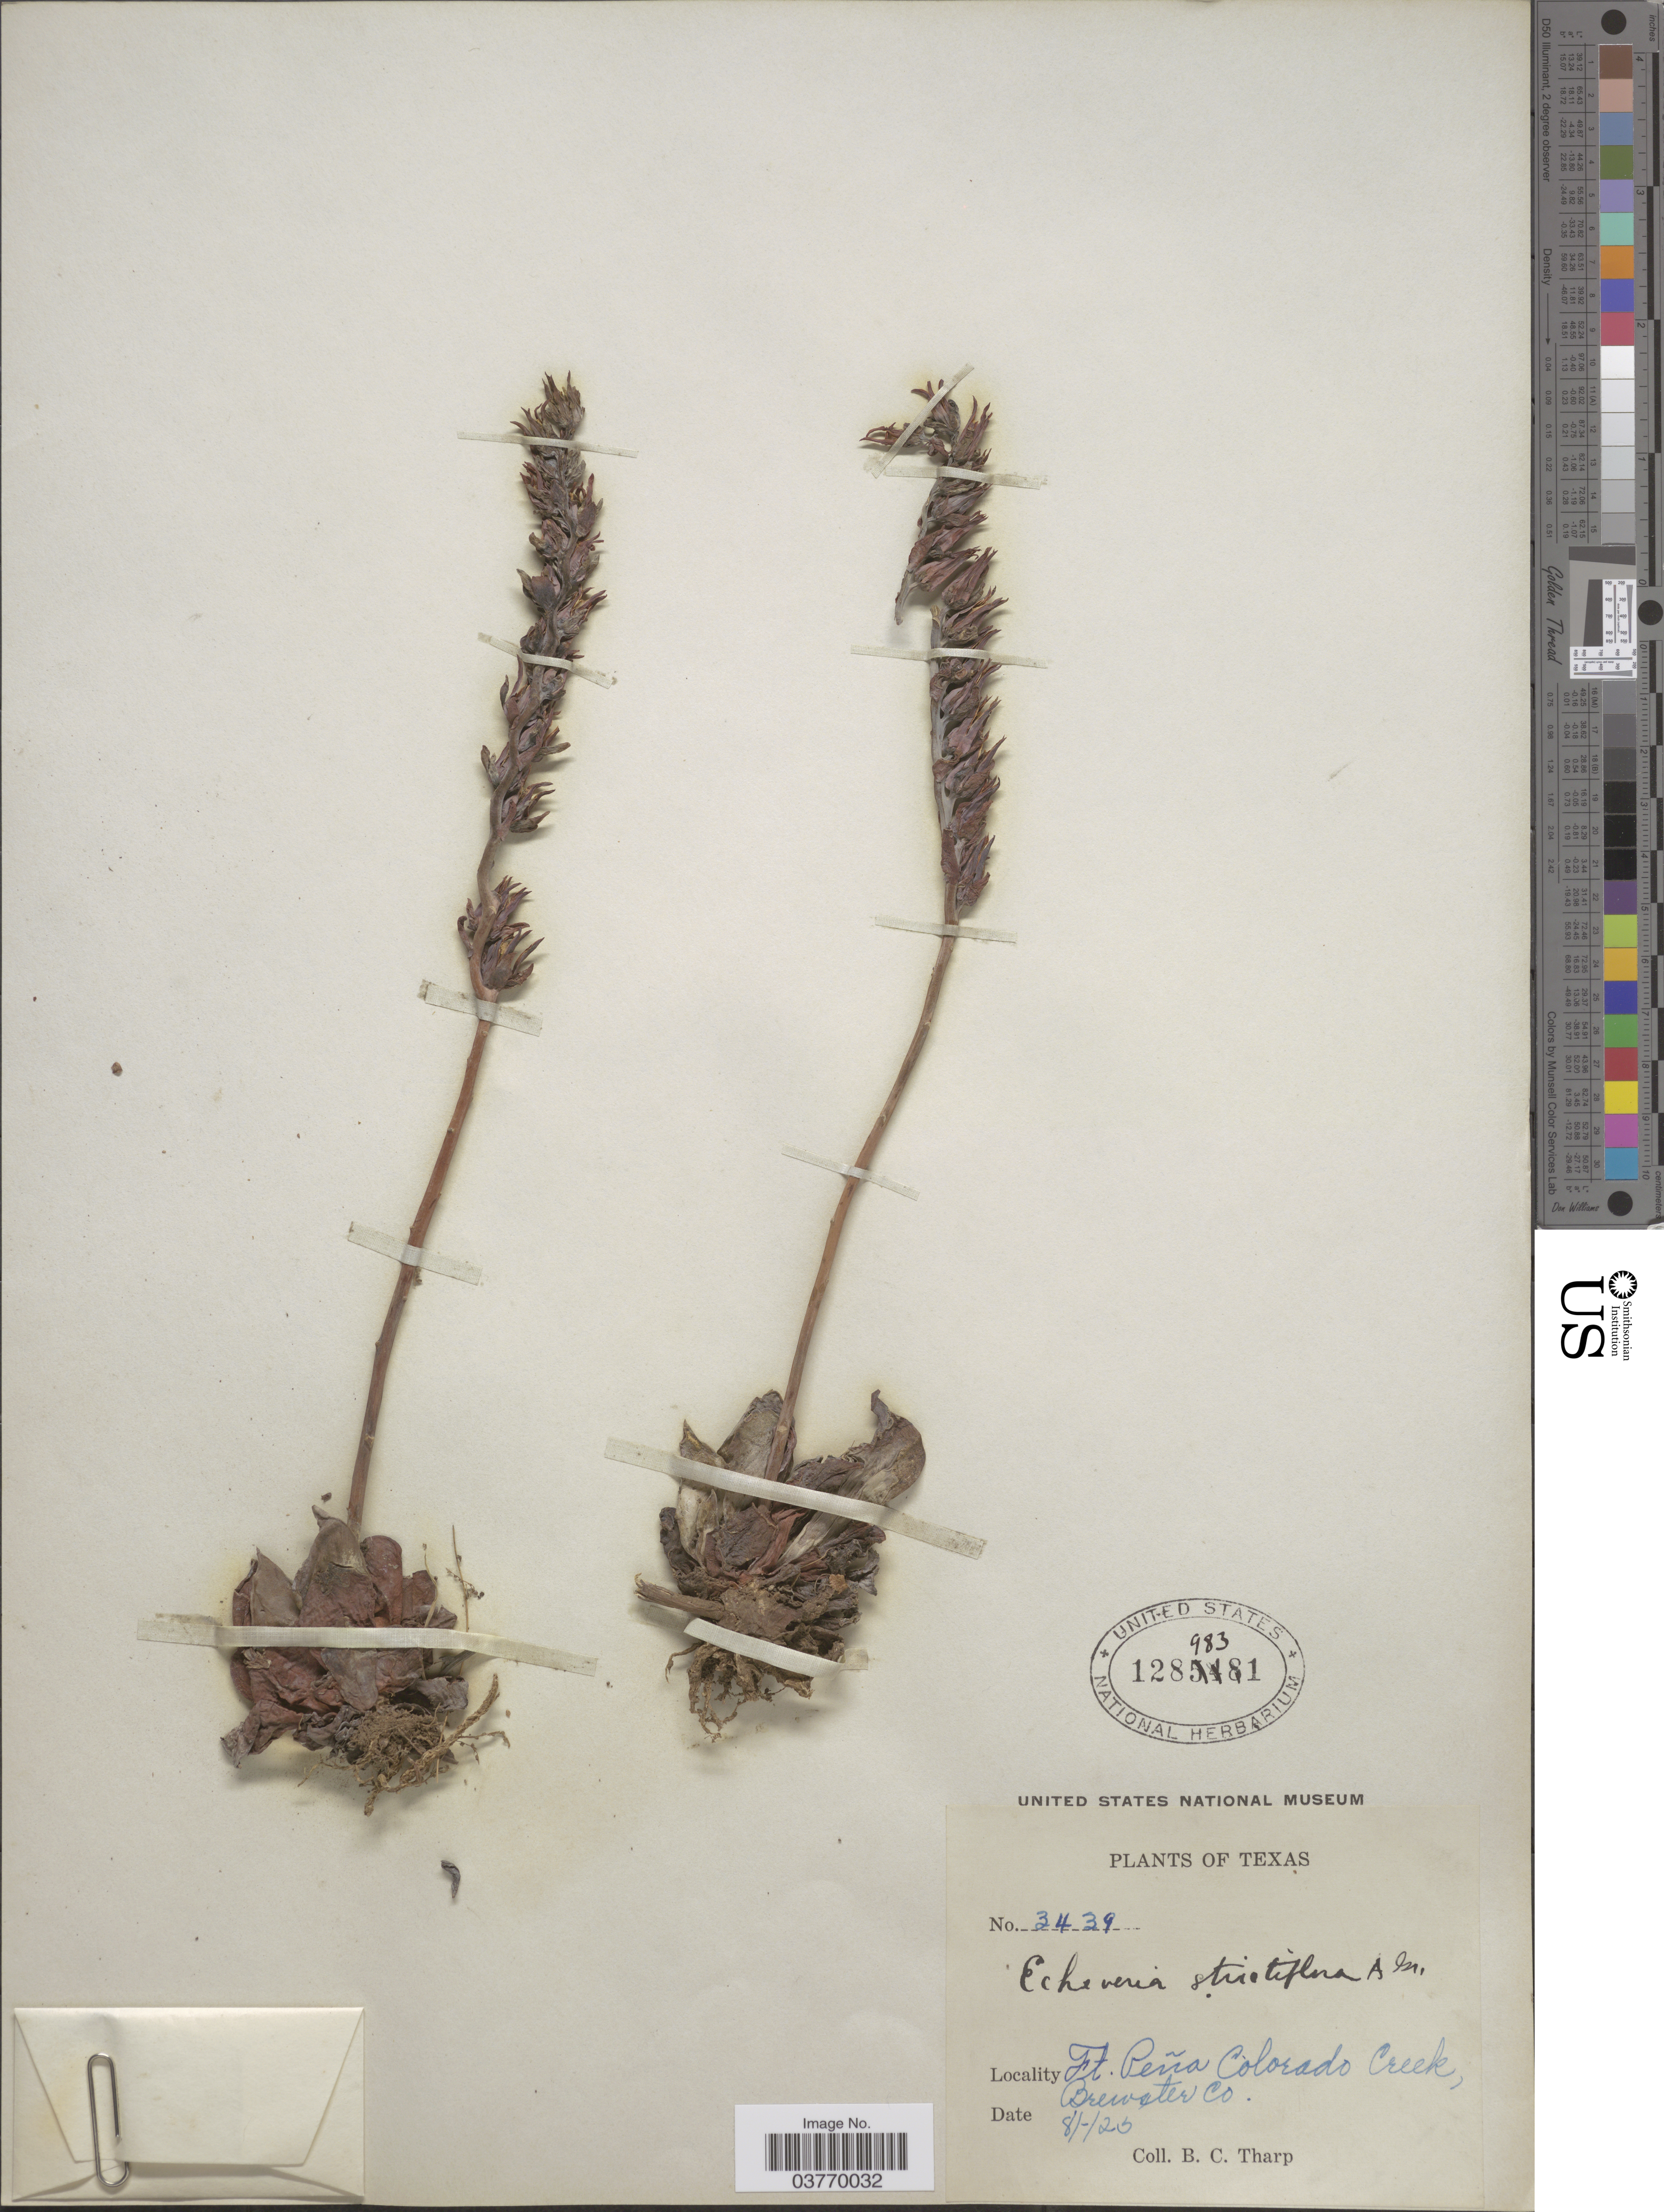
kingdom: Plantae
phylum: Tracheophyta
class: Magnoliopsida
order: Saxifragales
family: Crassulaceae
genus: Echeveria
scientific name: Echeveria strictiflora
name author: A. Gray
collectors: B. C. Tharp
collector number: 3439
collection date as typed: Transcribed d/m/y: /8/25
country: United States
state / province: Texas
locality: Ft. Peña Colorado Creek, Brewster Co.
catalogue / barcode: US 1289831